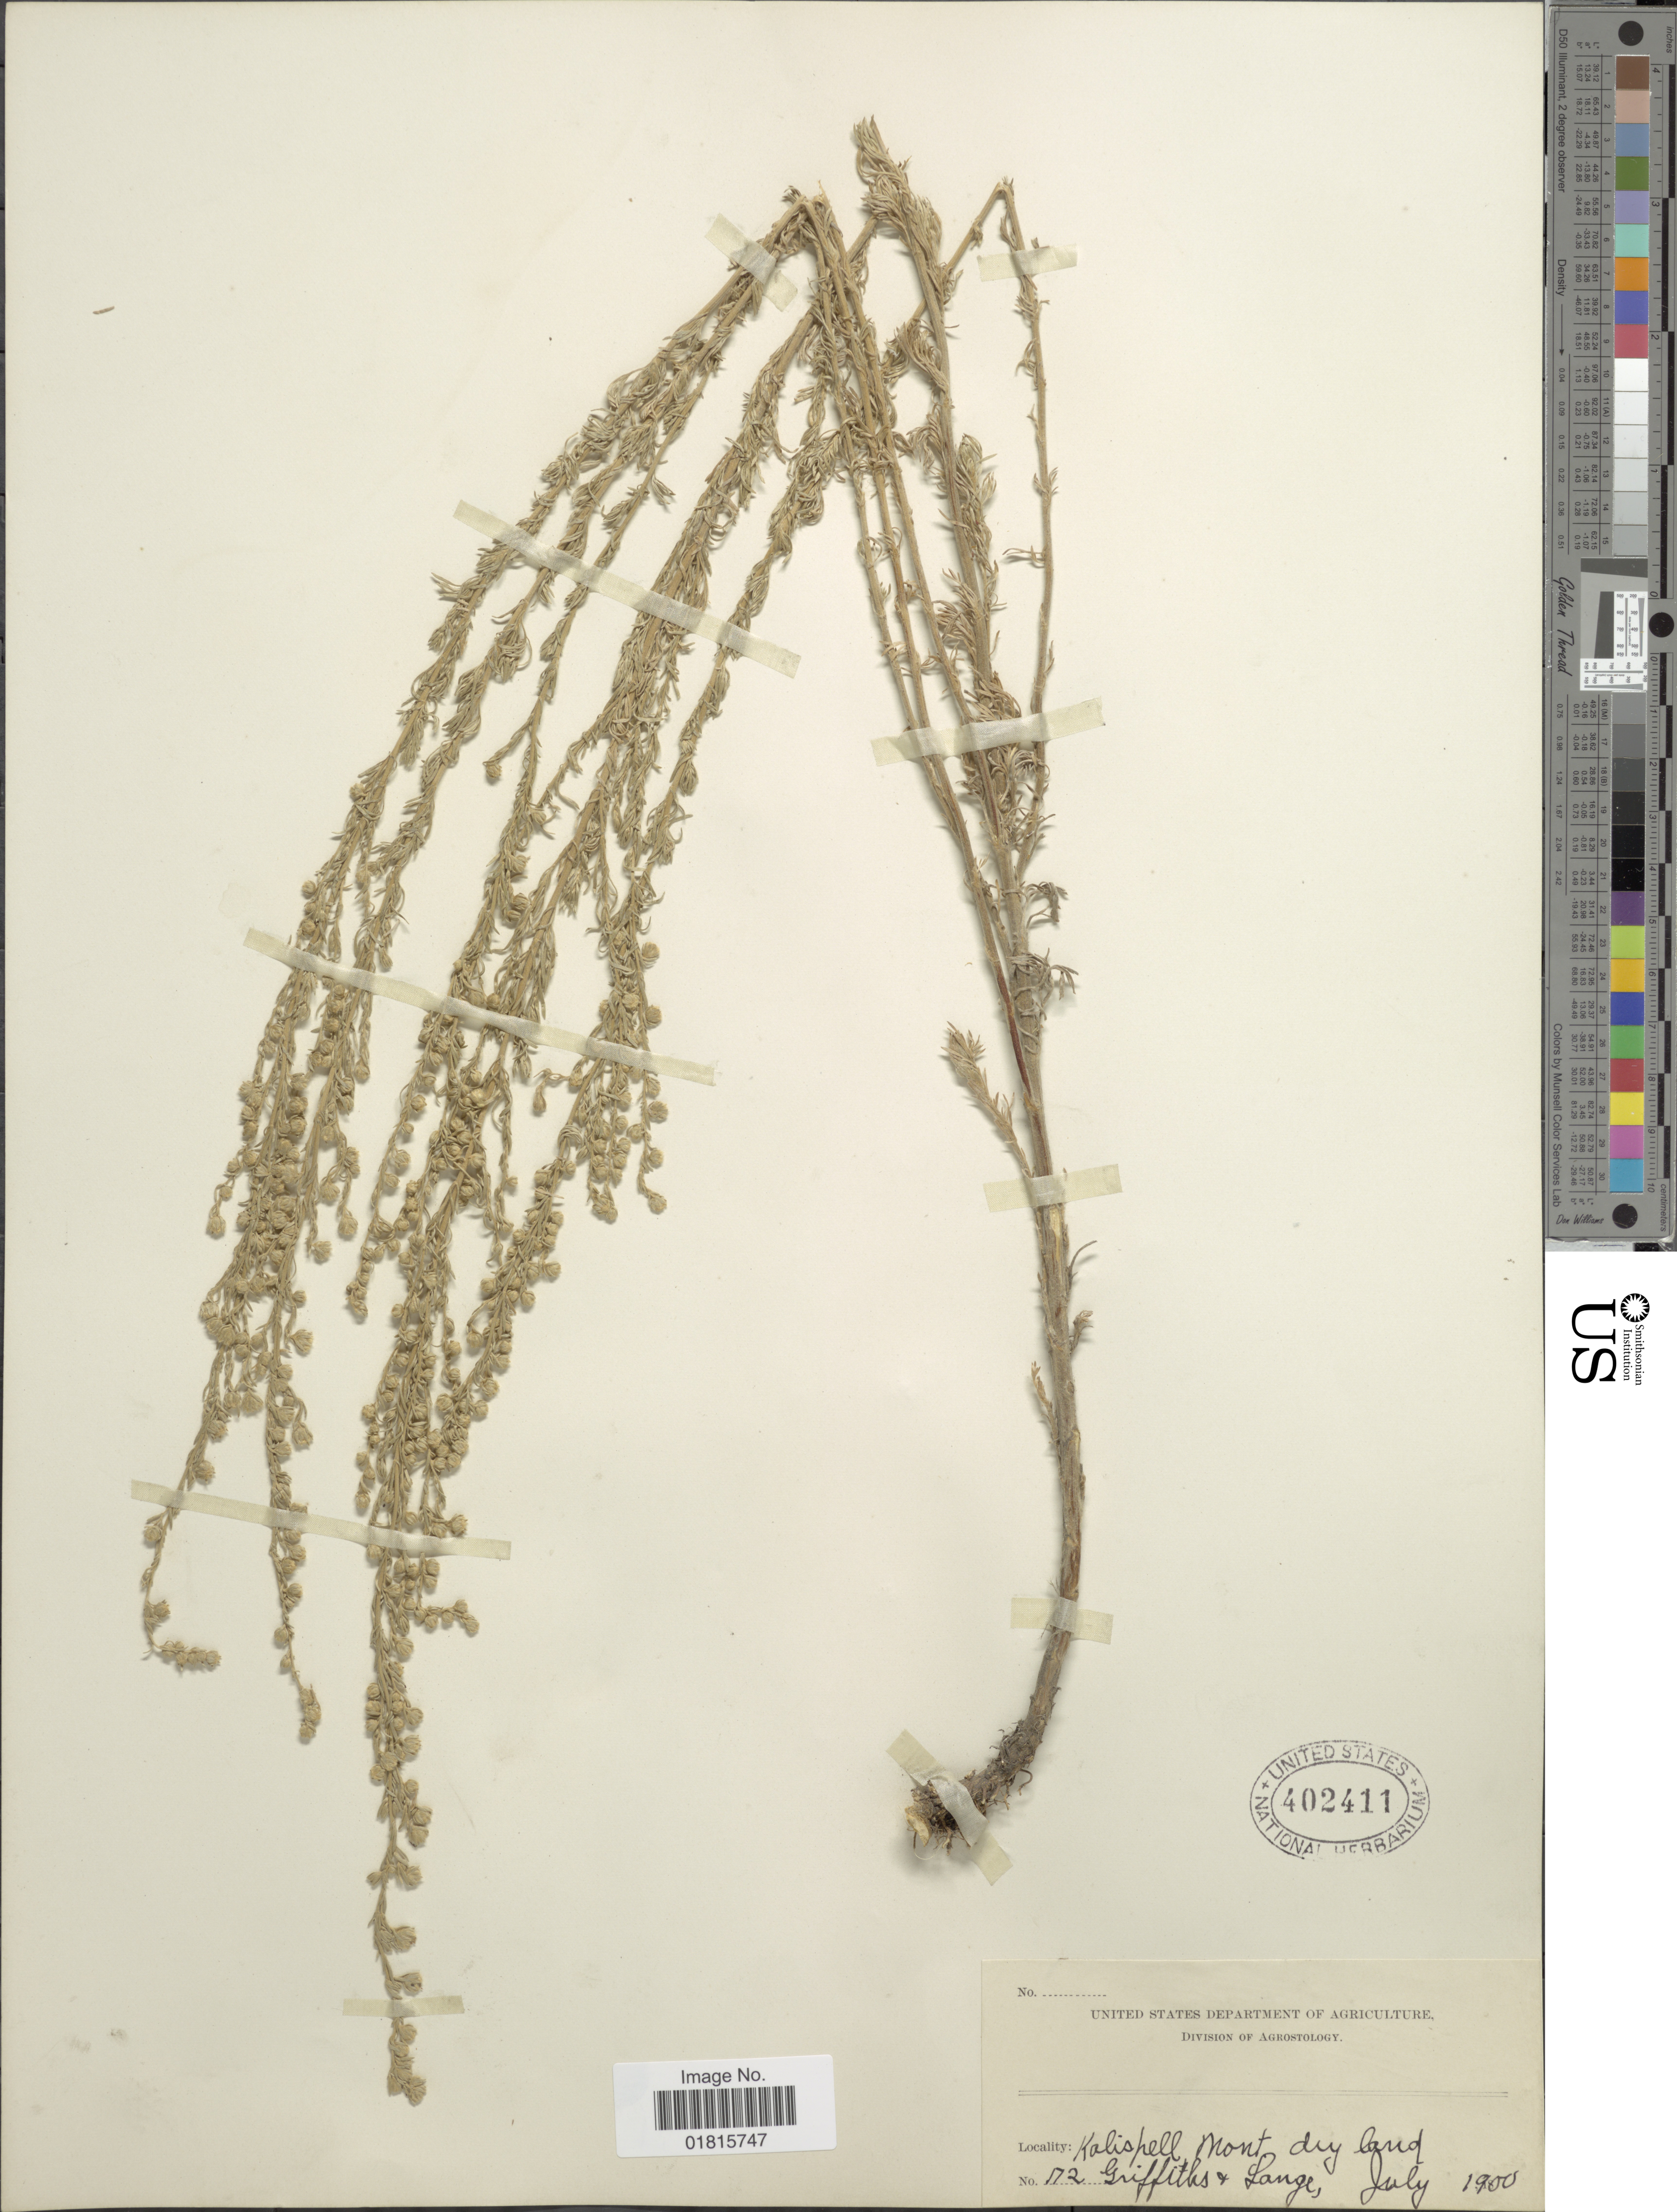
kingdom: Plantae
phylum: Tracheophyta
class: Magnoliopsida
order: Asterales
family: Asteraceae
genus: Artemisia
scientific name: Artemisia frigida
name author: Willd.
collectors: -- Griffiths & -- Lange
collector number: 172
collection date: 1900-07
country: United States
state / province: Montana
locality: Kalispell, Mont. dry land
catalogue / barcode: US 402411